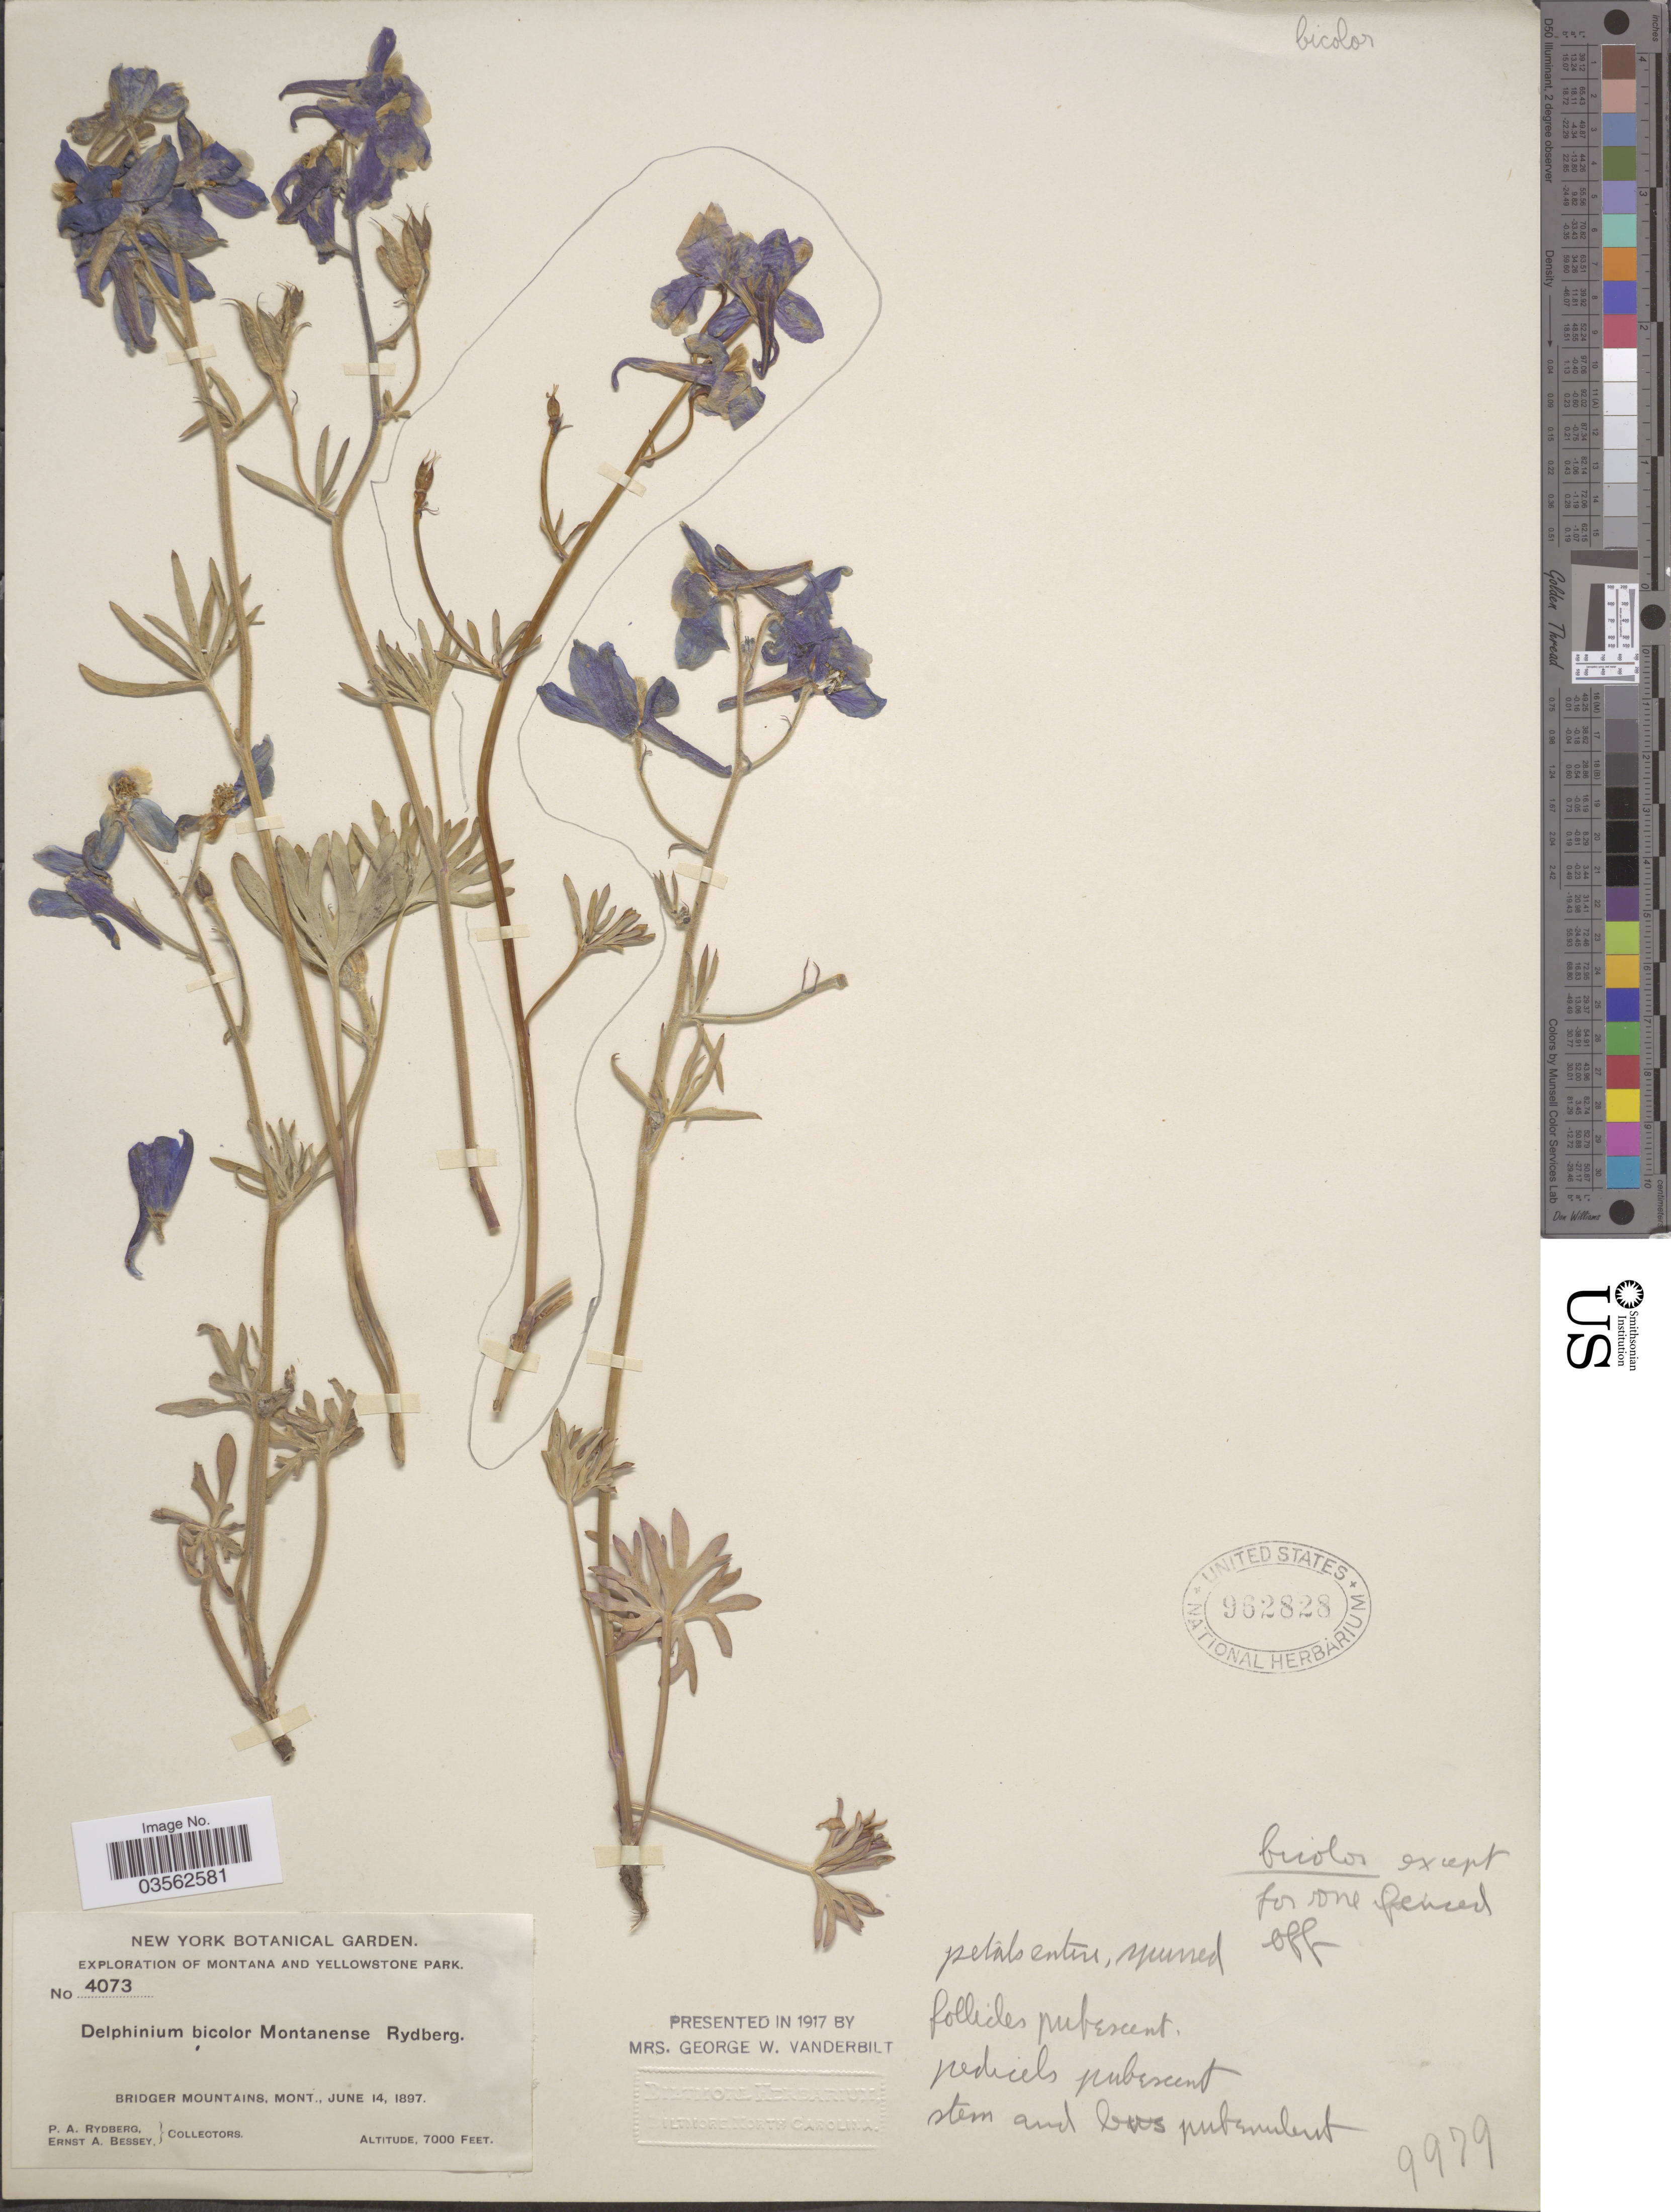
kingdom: Plantae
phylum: Tracheophyta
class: Magnoliopsida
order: Ranunculales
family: Ranunculaceae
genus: Delphinium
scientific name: Delphinium bicolor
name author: Nutt.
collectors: P. A. Rydberg & E. A. Bessey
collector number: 4073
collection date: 1897-06-14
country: United States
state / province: Montana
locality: Yellowstone Park. Bridger Mountains.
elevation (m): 2134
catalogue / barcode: US 962828